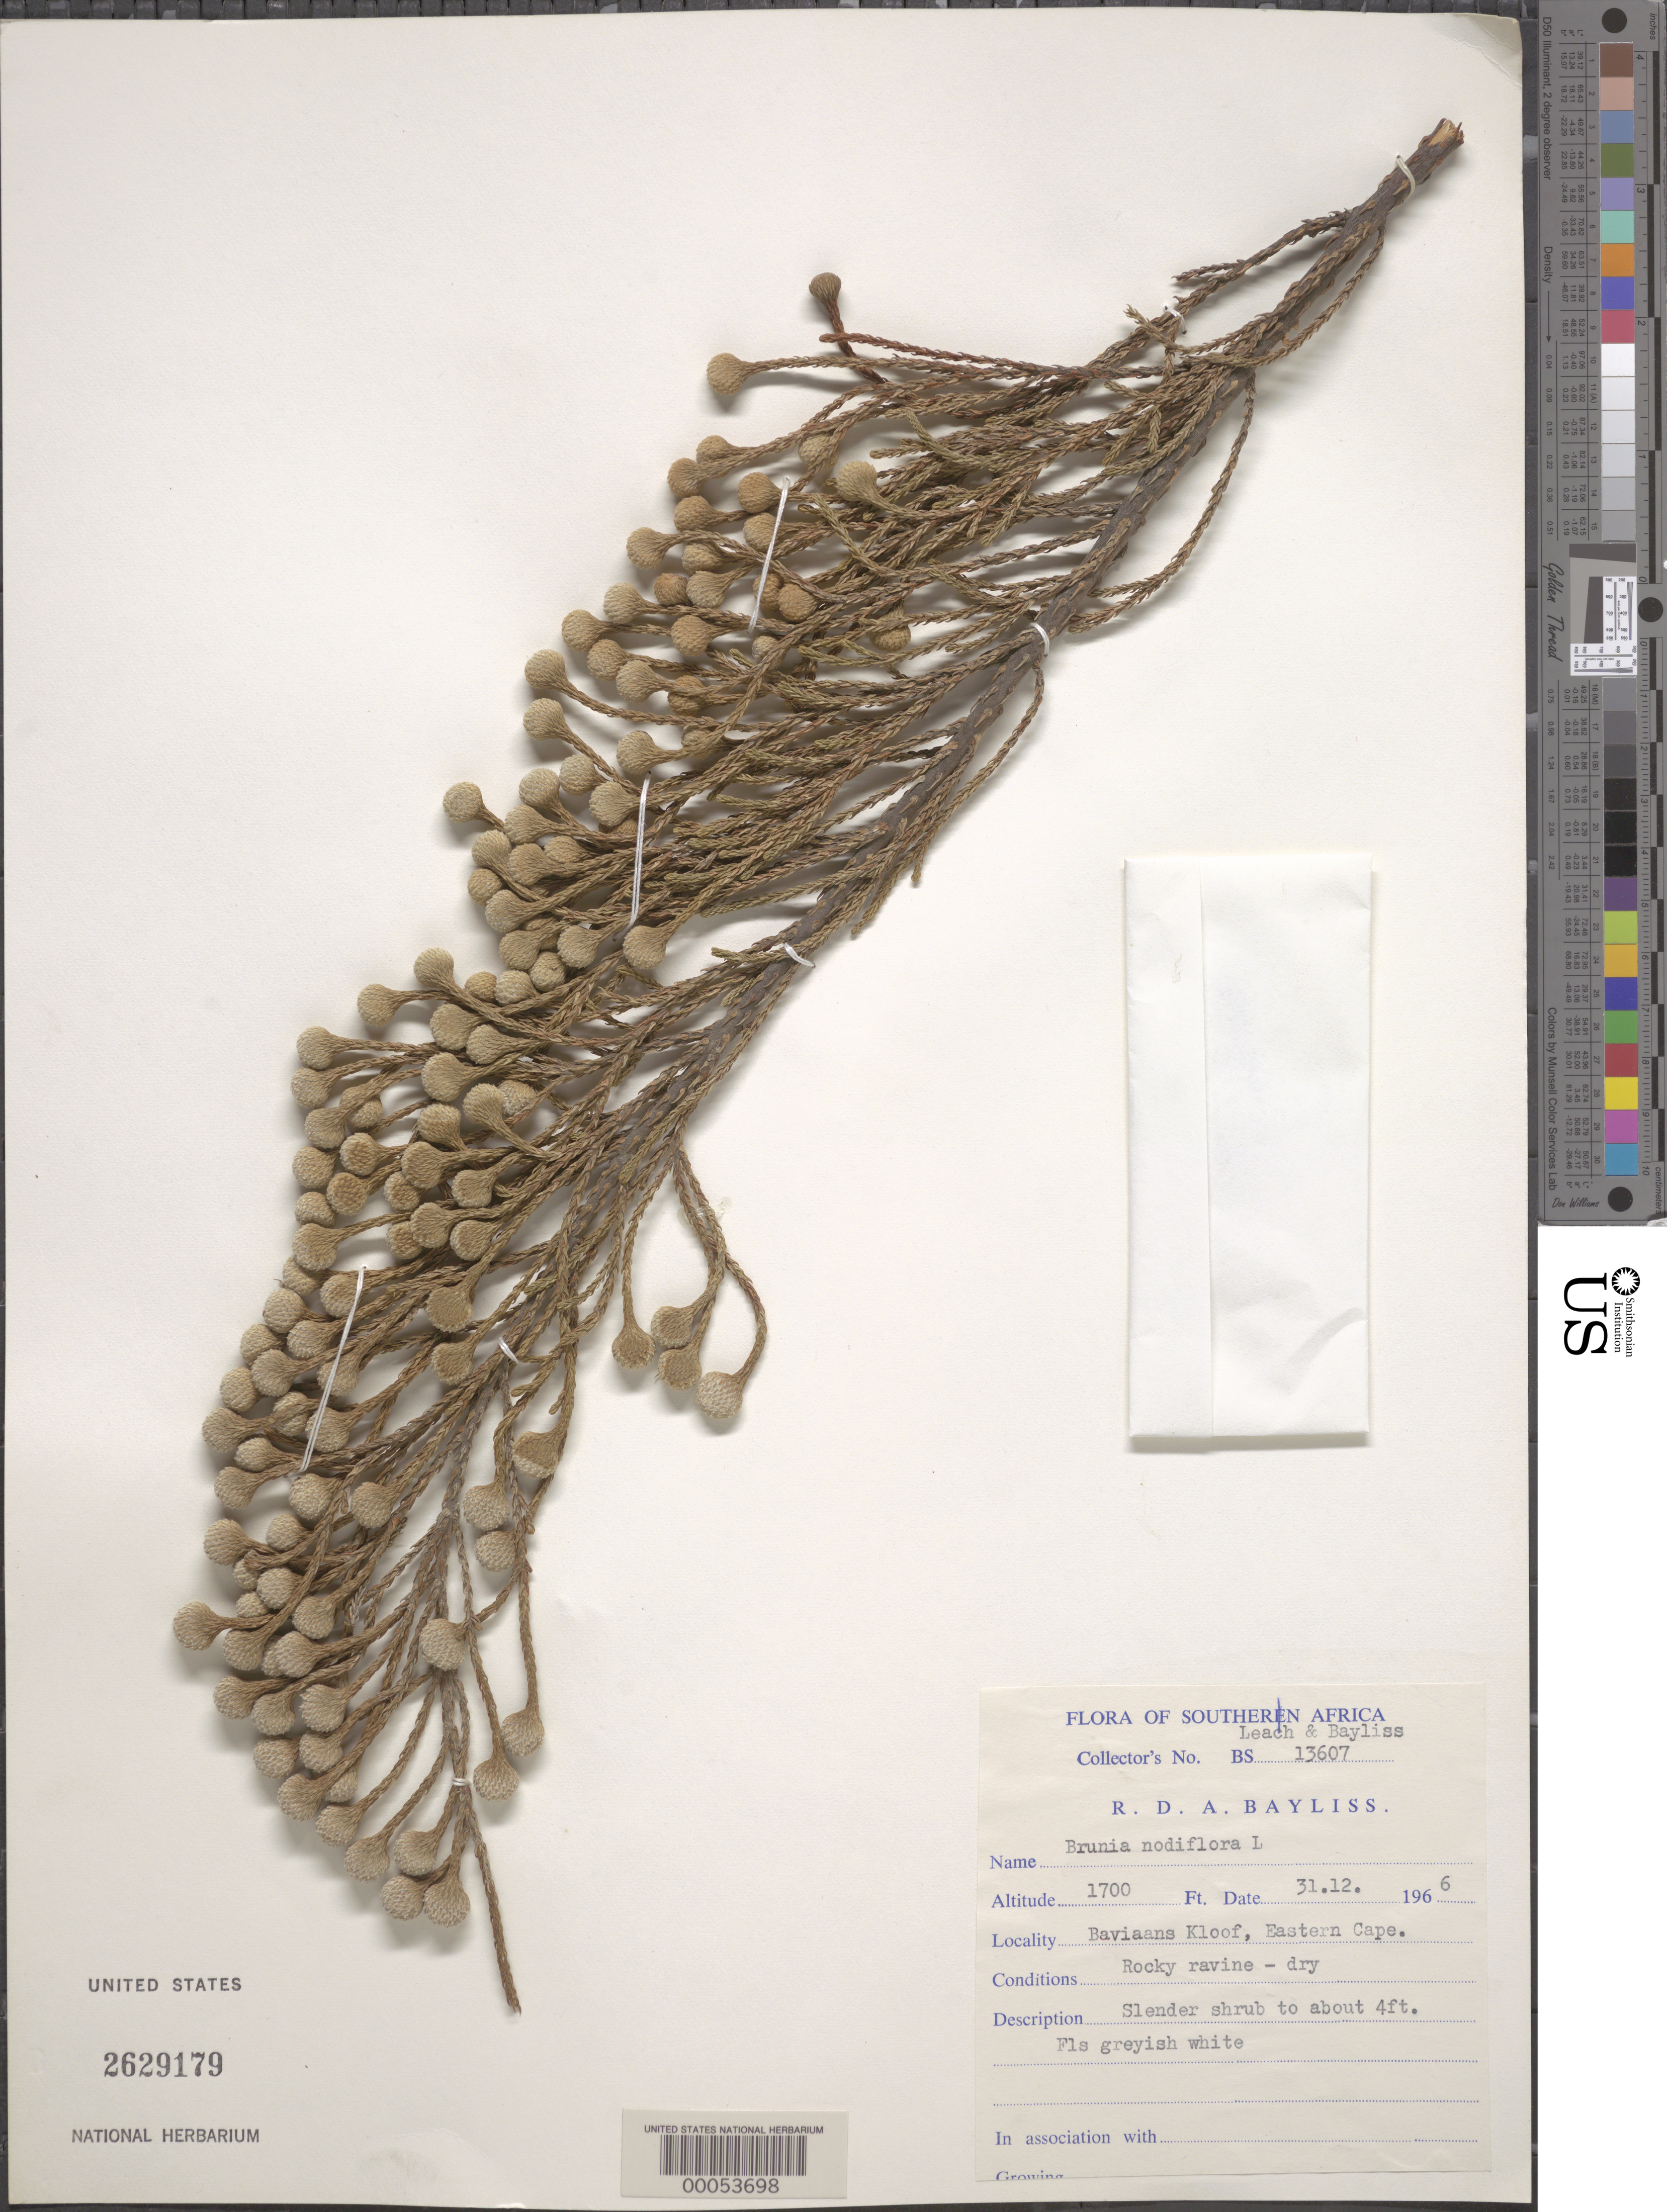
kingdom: Plantae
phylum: Tracheophyta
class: Magnoliopsida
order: Bruniales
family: Bruniaceae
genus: Brunia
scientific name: Brunia noduliflora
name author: Goldblatt & J.C. Manning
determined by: Strong, Mark T., (BOT), Smithsonian Institution - National Museum of Natural History (UNITED STATES)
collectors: R. D. Bayliss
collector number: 13607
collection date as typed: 31 Dec 1966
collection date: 1966-12-31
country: South Africa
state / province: Western Cape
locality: Baviaans kloof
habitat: Rocky ravine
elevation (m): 518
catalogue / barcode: US 2629179